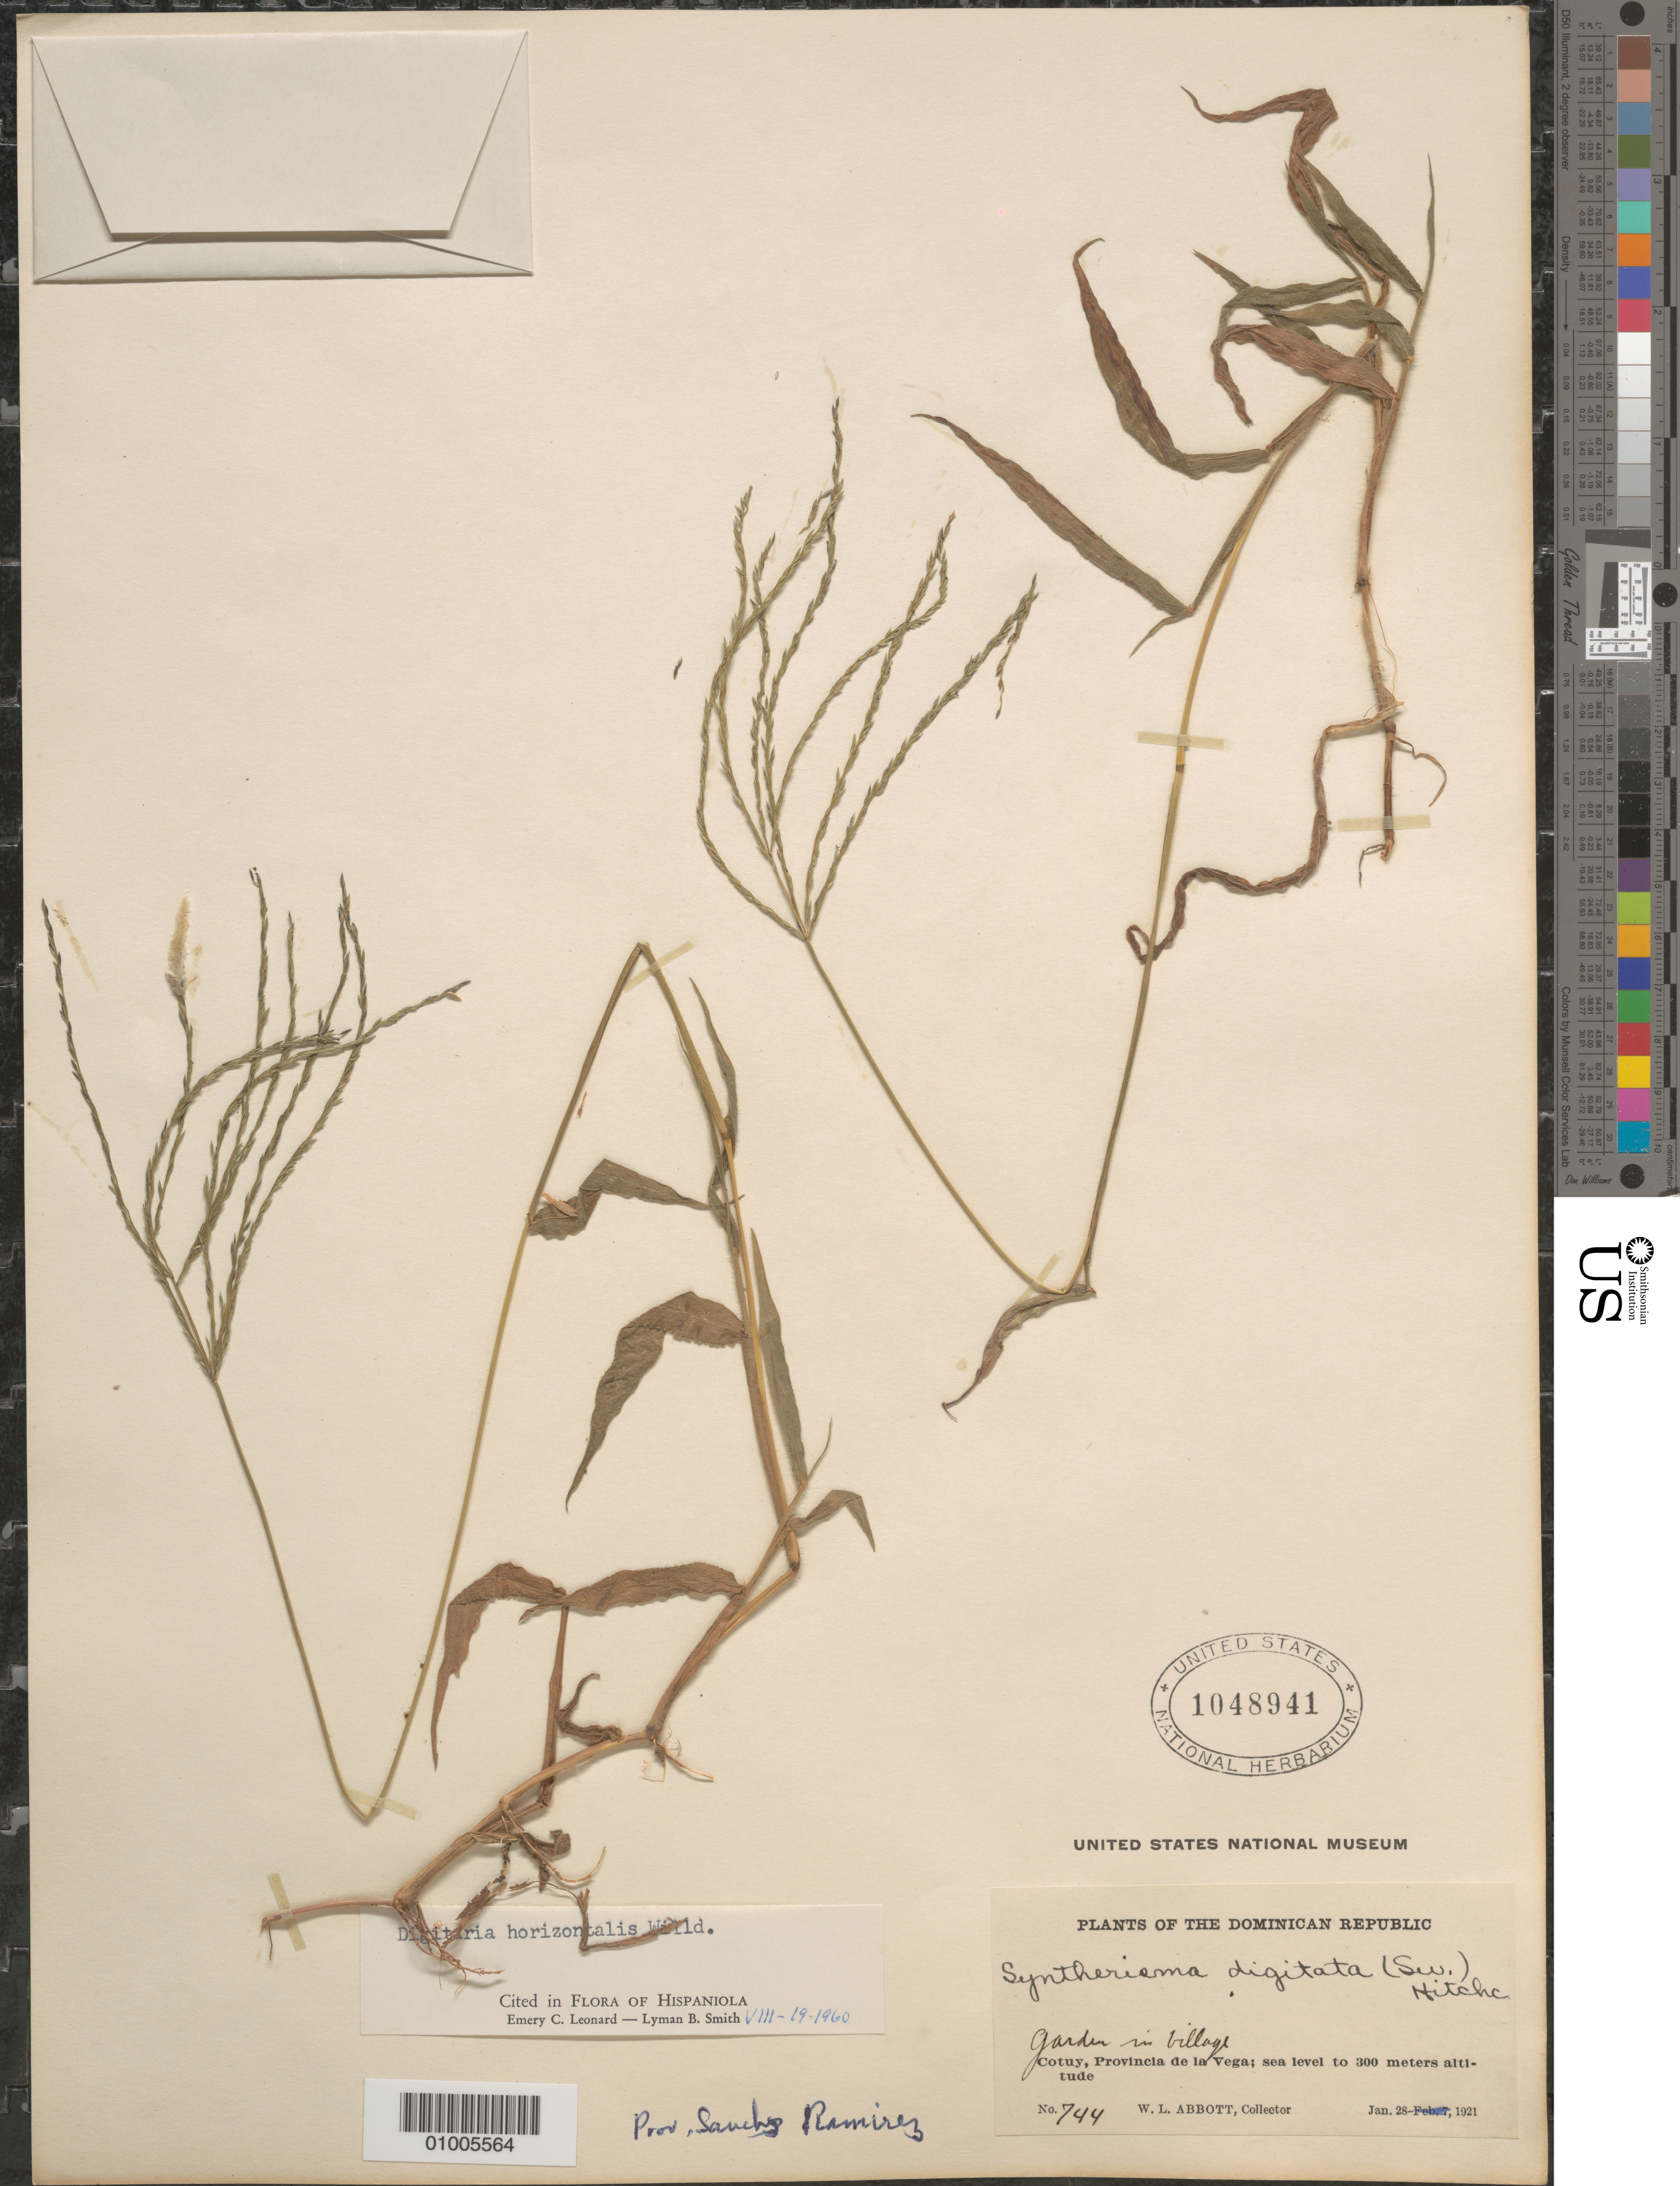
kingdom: Plantae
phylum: Tracheophyta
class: Liliopsida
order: Poales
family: Poaceae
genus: Digitaria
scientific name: Digitaria horizontalis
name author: Willd.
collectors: W. L. Abbott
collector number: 744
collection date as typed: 28 Jan 1921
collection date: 1921-01-28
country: Dominican Republic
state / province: La Vega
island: Hispaniola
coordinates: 0 N, 0 E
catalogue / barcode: US 1048941